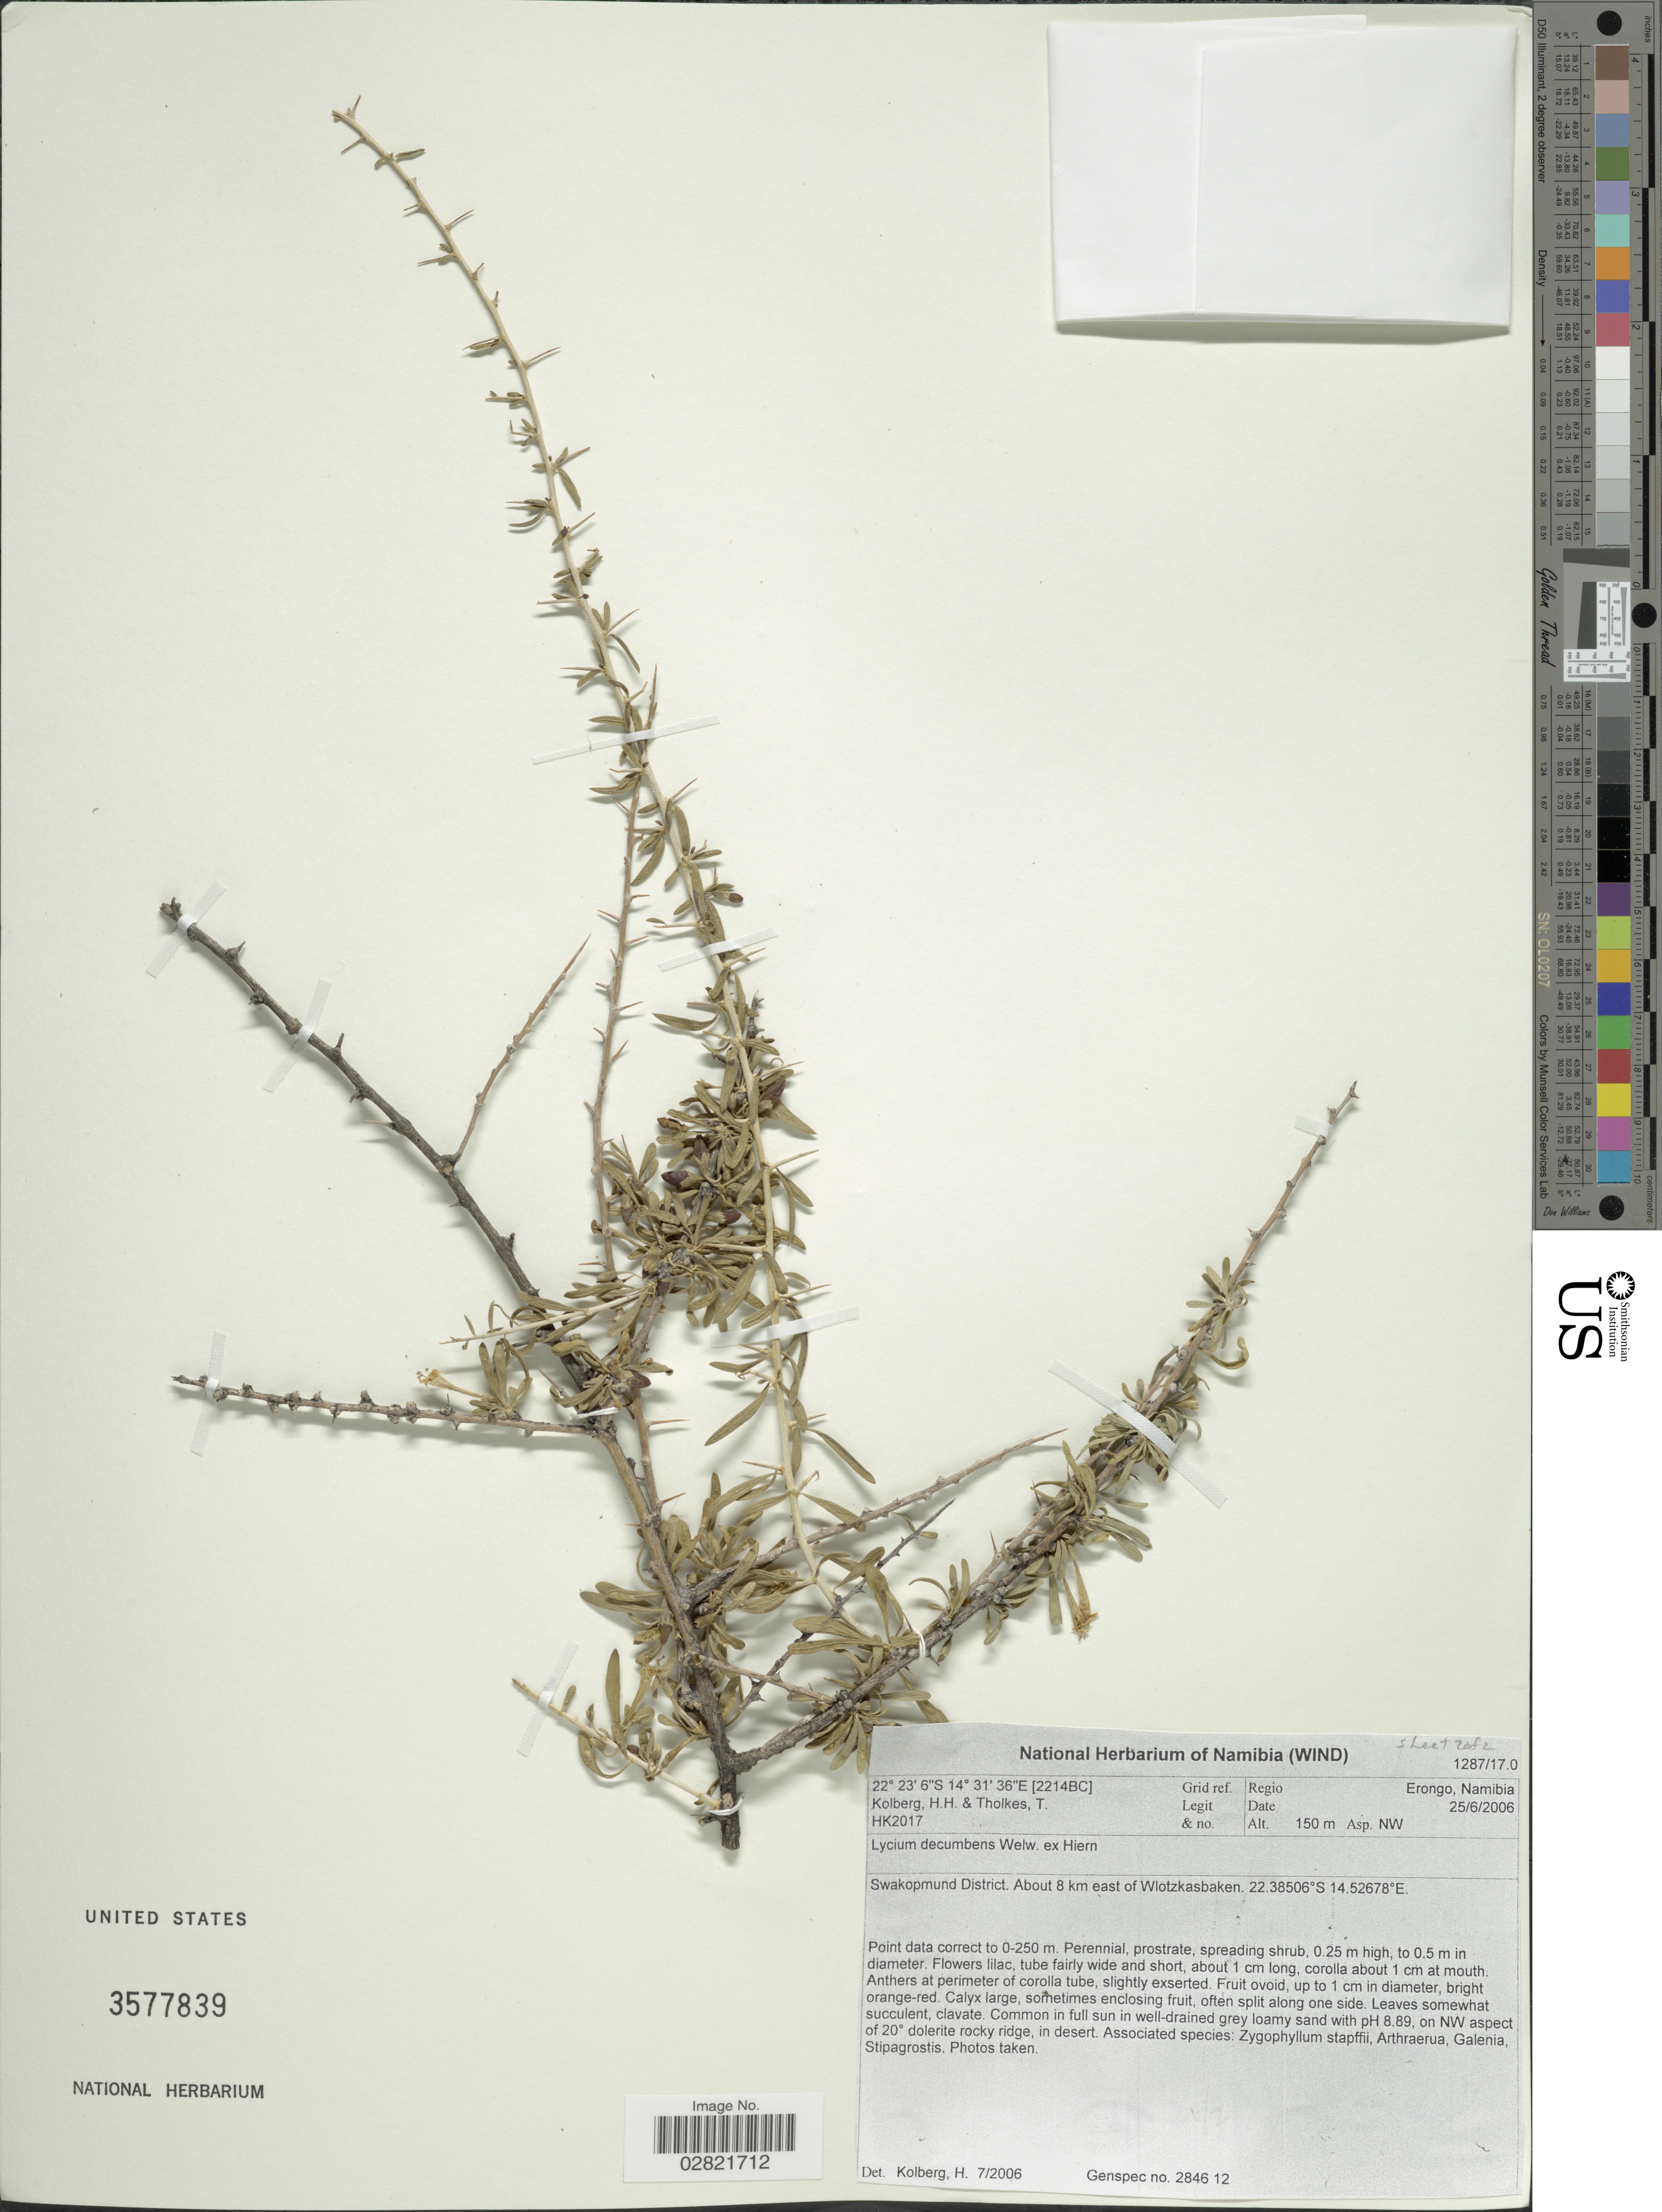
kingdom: Plantae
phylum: Tracheophyta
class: Magnoliopsida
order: Solanales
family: Solanaceae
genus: Lycium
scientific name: Lycium decumbens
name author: Welw. ex Hiern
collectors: H. H. Kolberg & T. Tholkes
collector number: HK2017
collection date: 2006-06-25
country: Namibia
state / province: Erongo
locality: Regio Erongo. Swkopmund District. About 8 km east of Wlotzkasbaken.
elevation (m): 150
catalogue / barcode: US 3577839